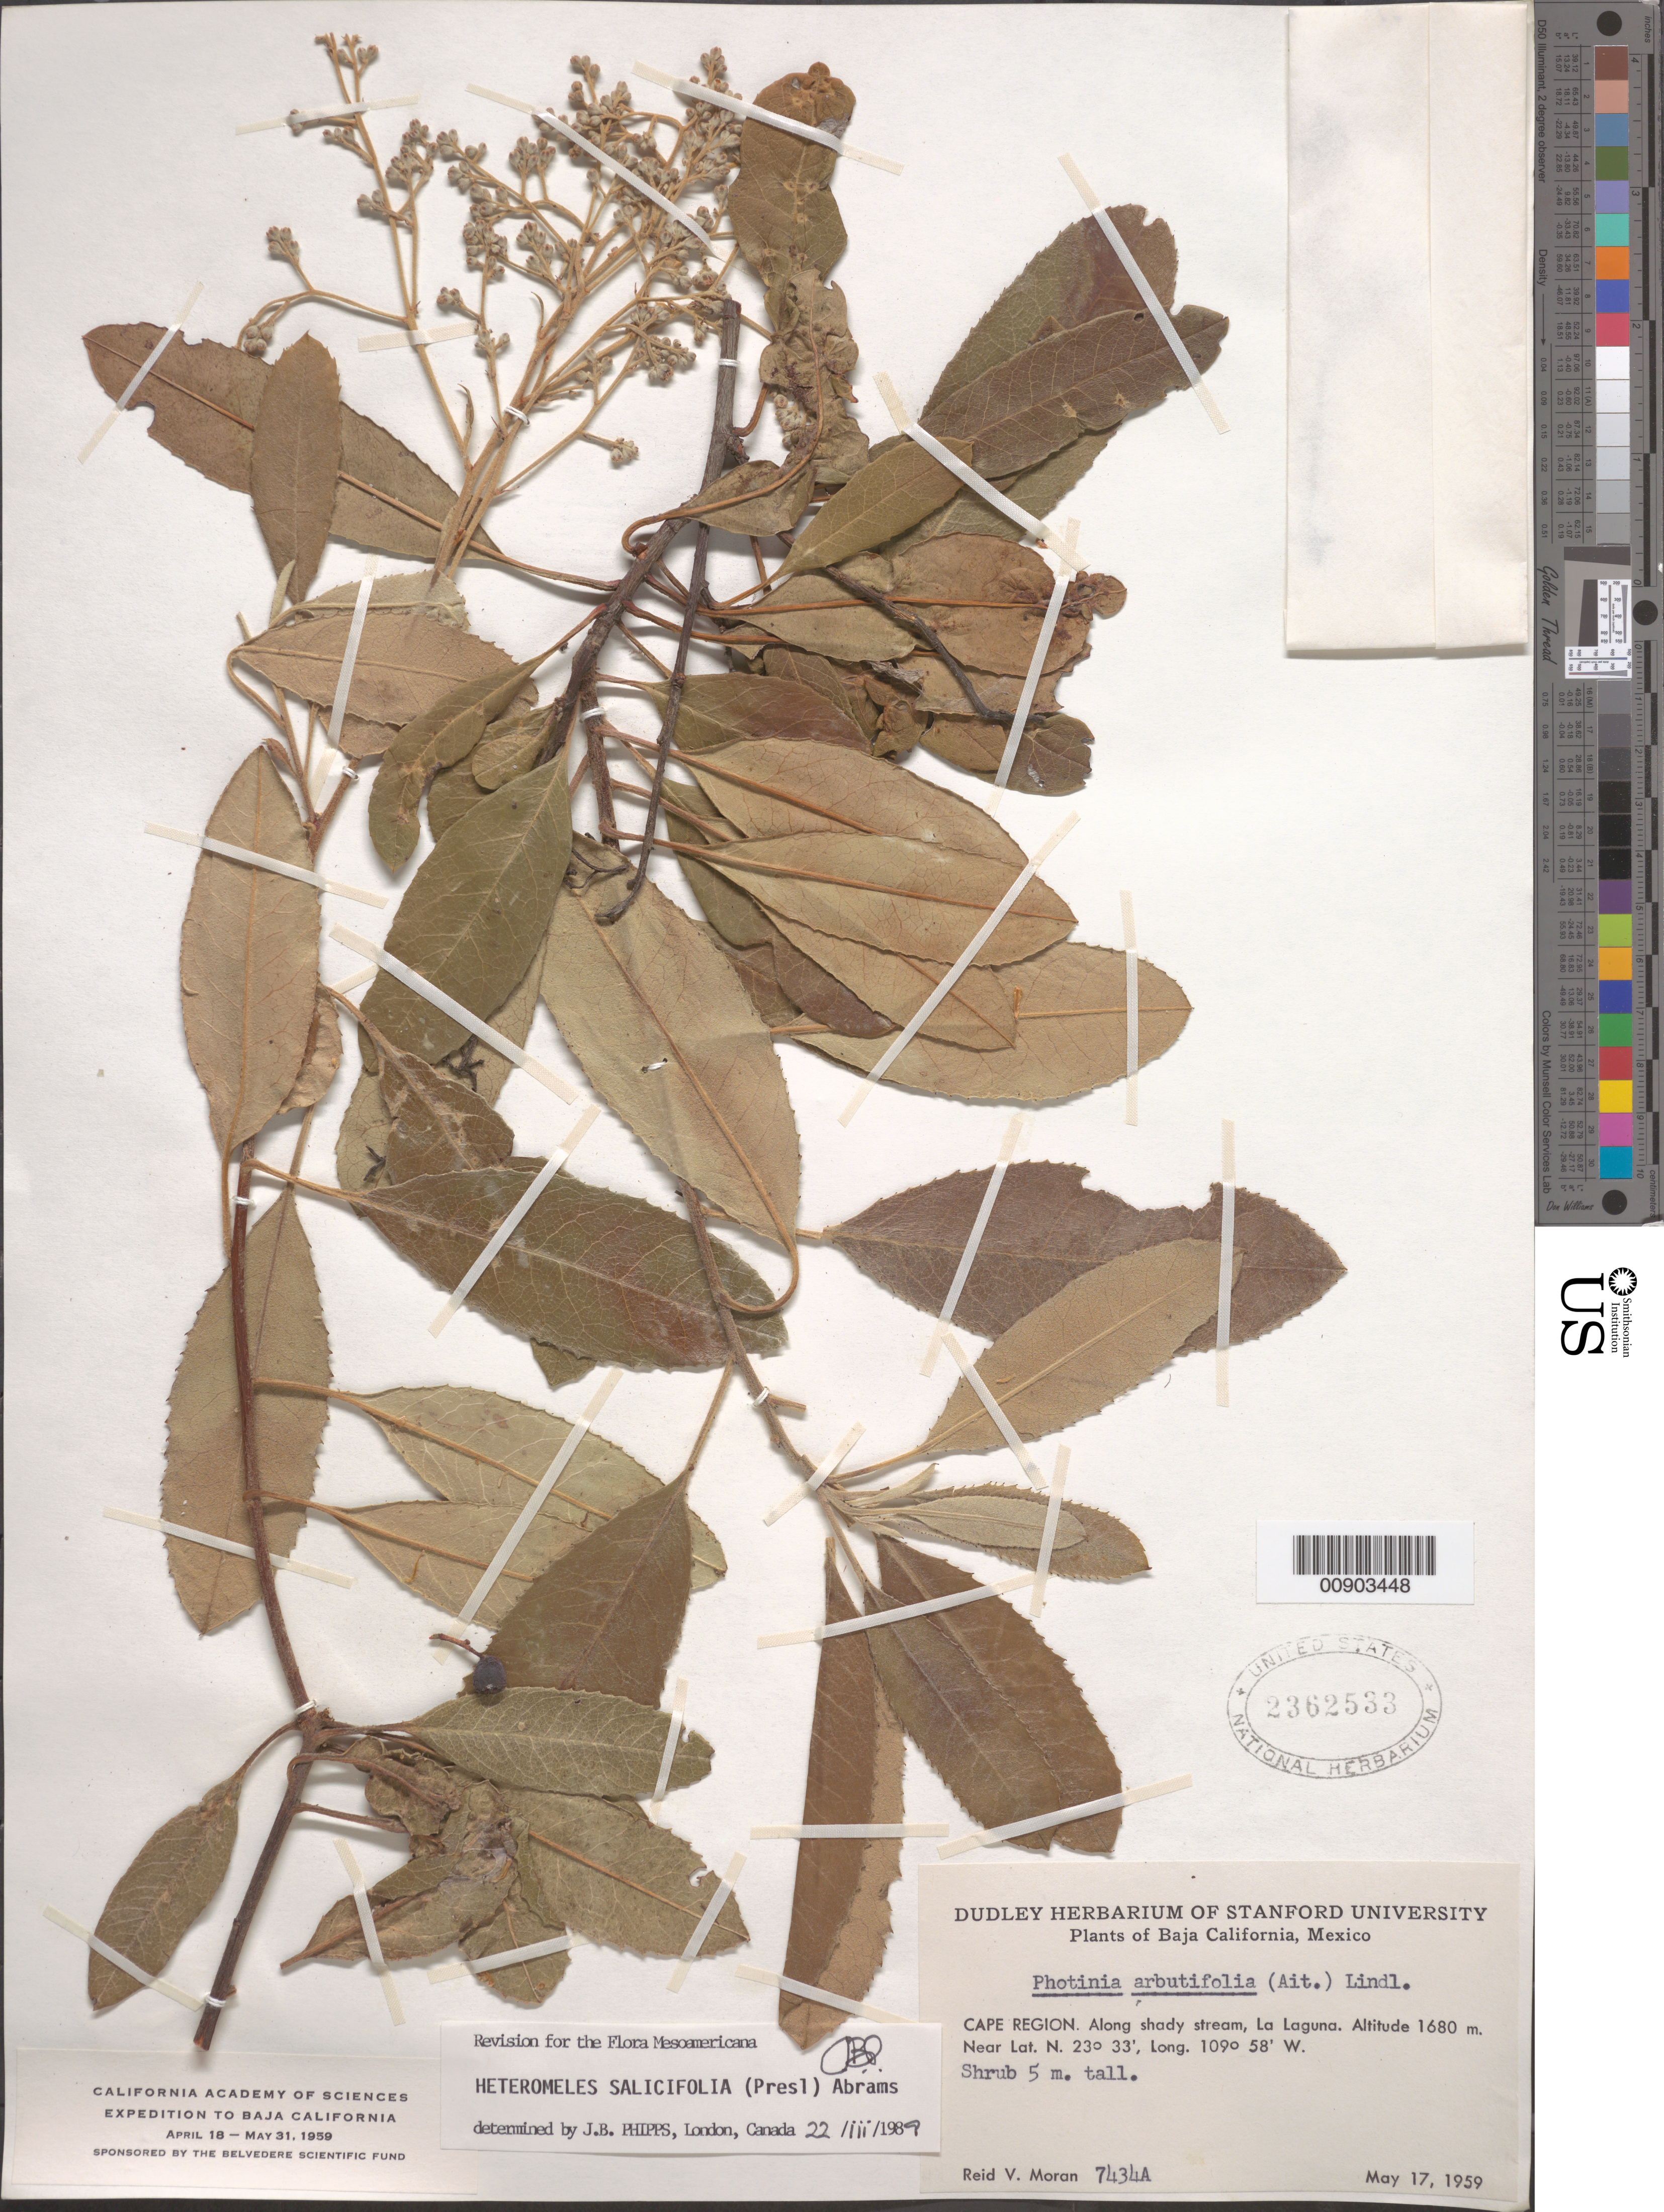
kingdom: Plantae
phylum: Tracheophyta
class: Magnoliopsida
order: Rosales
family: Rosaceae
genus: Heteromeles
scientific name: Heteromeles salicifolia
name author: (C. Presl) Abrams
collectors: R. V. Moran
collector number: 7434 A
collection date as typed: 17 May 1959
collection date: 1959-05-17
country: Mexico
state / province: Baja California Sur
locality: Cape Region. Along shady stream, La Laguna.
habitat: Along shady stream.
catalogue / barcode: US 2362533